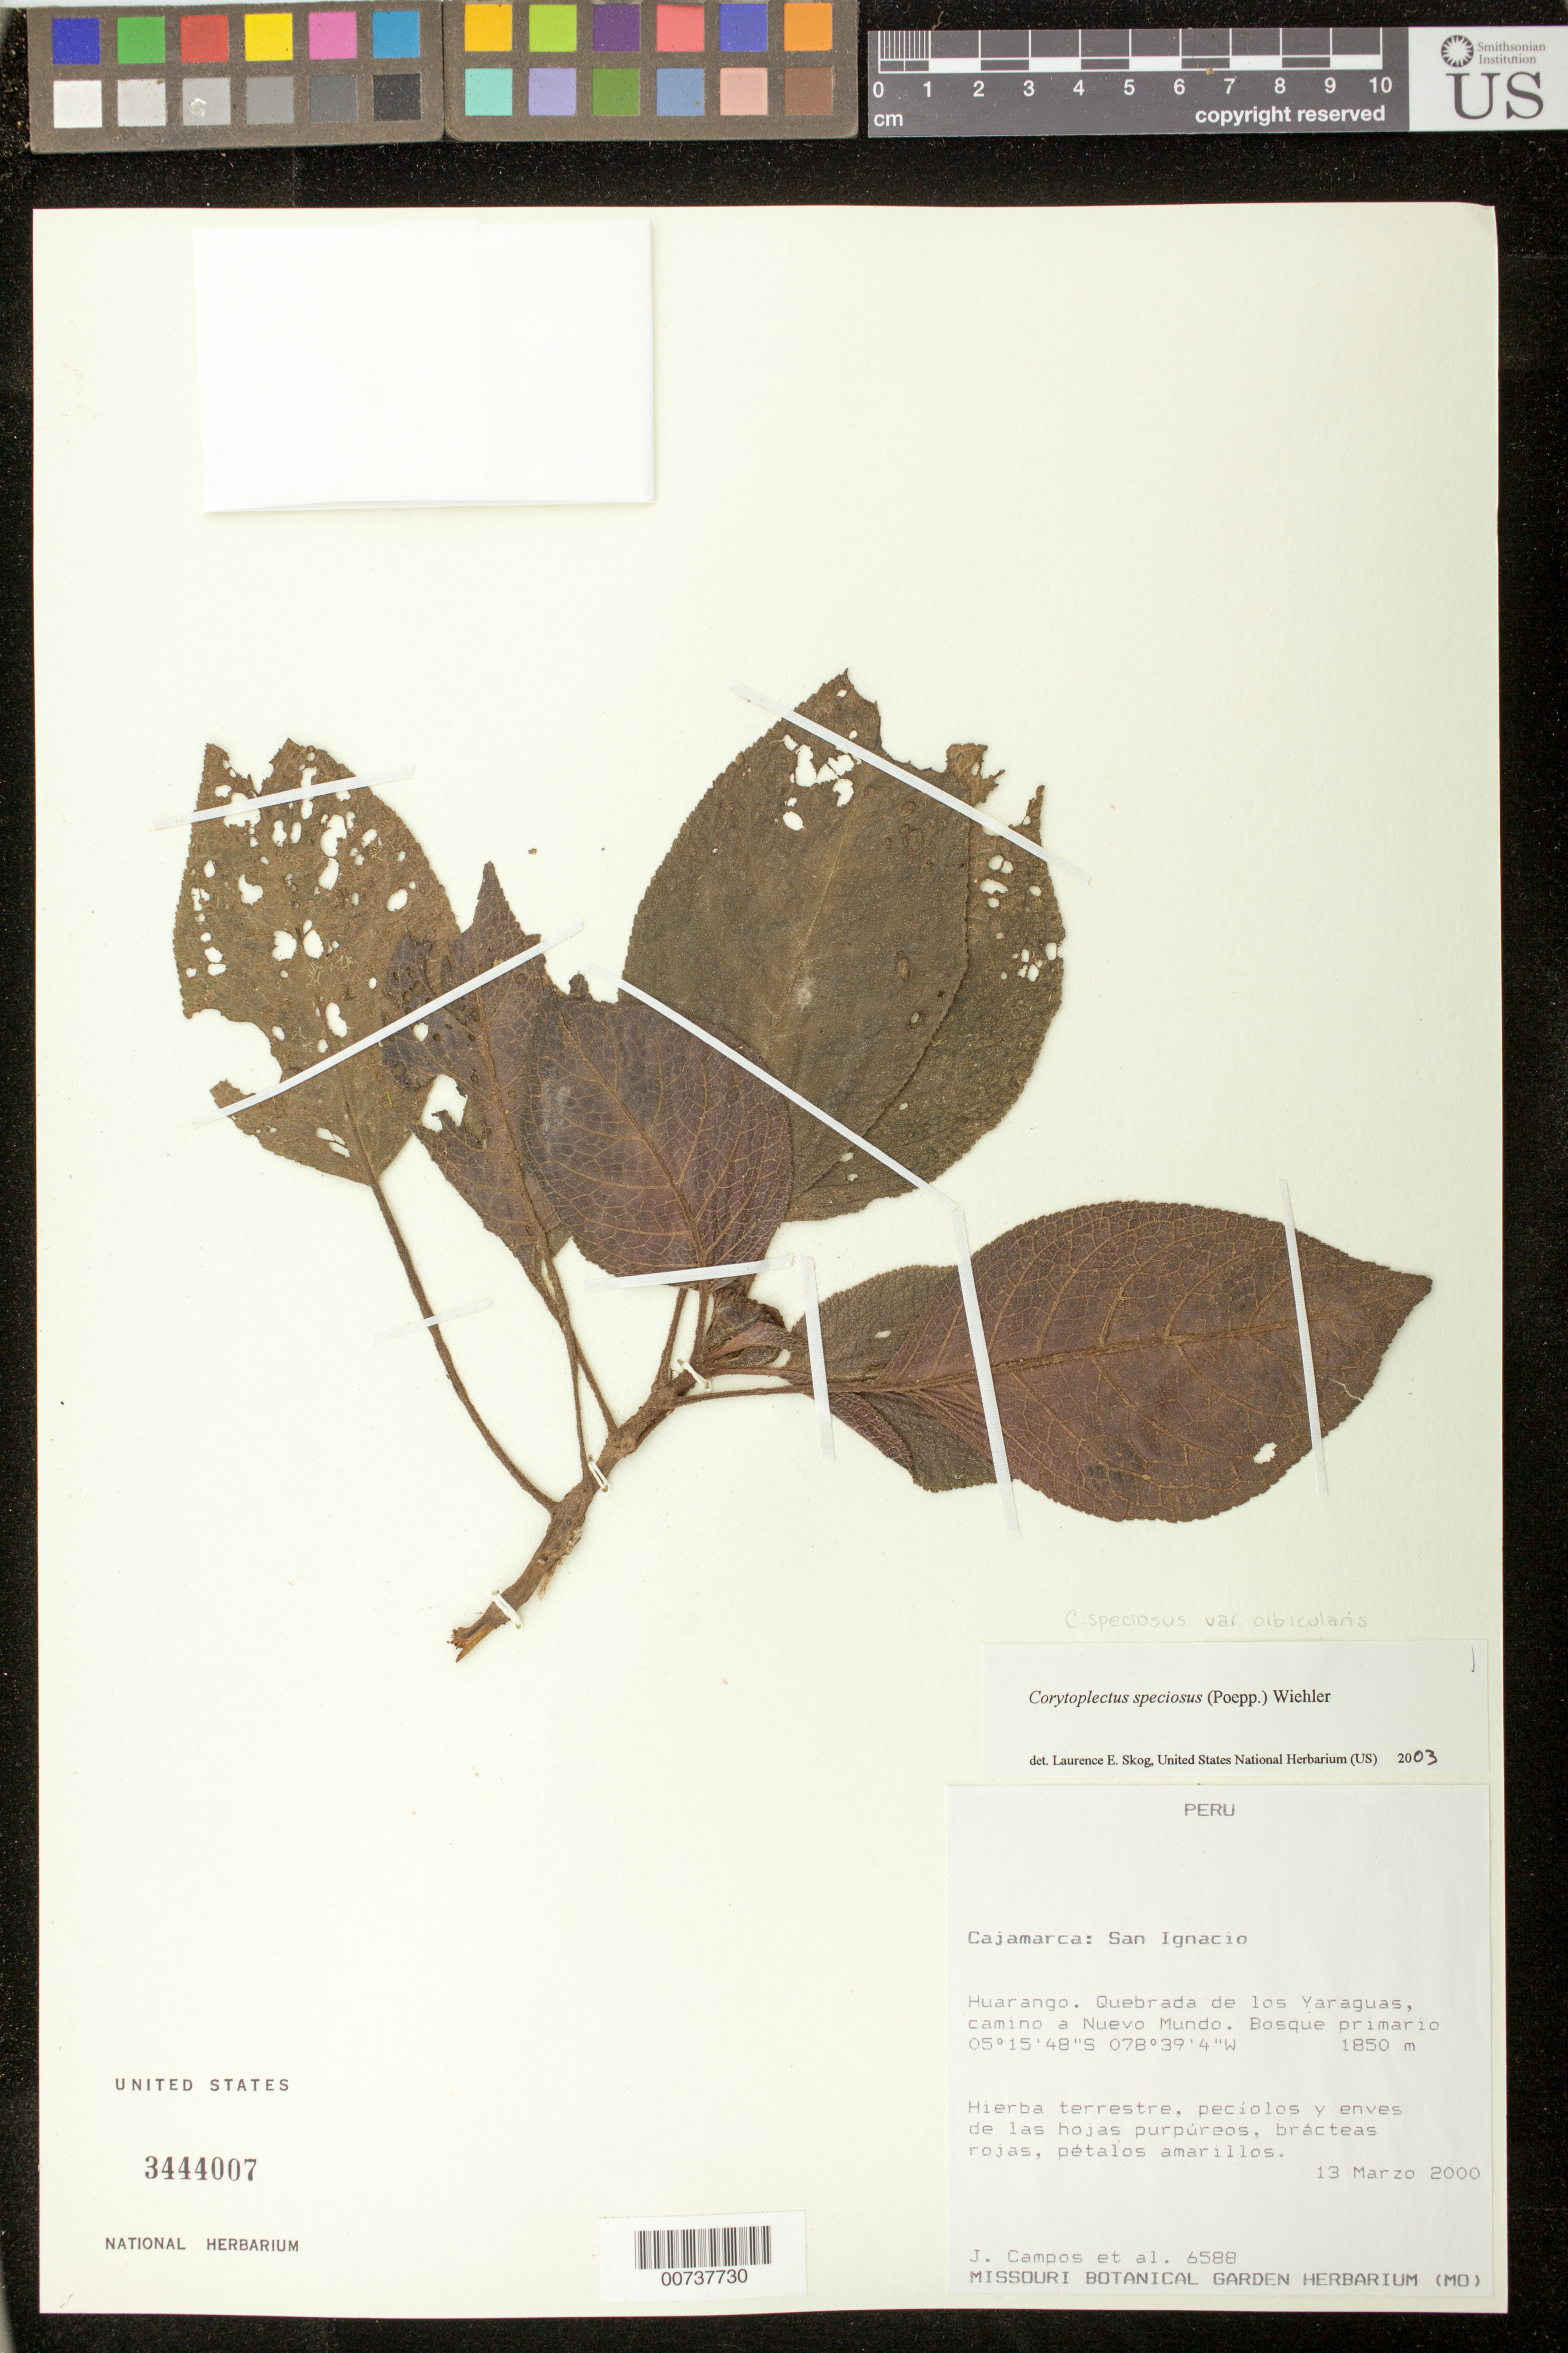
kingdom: Plantae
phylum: Tracheophyta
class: Magnoliopsida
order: Lamiales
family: Gesneriaceae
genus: Corytoplectus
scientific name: Corytoplectus speciosus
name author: (Poepp.) Wiehler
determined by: Skog, Laurence E.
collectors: J. Campos & et al.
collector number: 6588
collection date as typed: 13 Mar 2000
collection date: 2000-03-13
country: Peru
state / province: Cajamarca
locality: Prov. San Ignacio, Huarango, Quebrada de los Yaraguas, camino a Nuevo Mundo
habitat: Bosque primario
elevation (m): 1850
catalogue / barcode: US 3444007